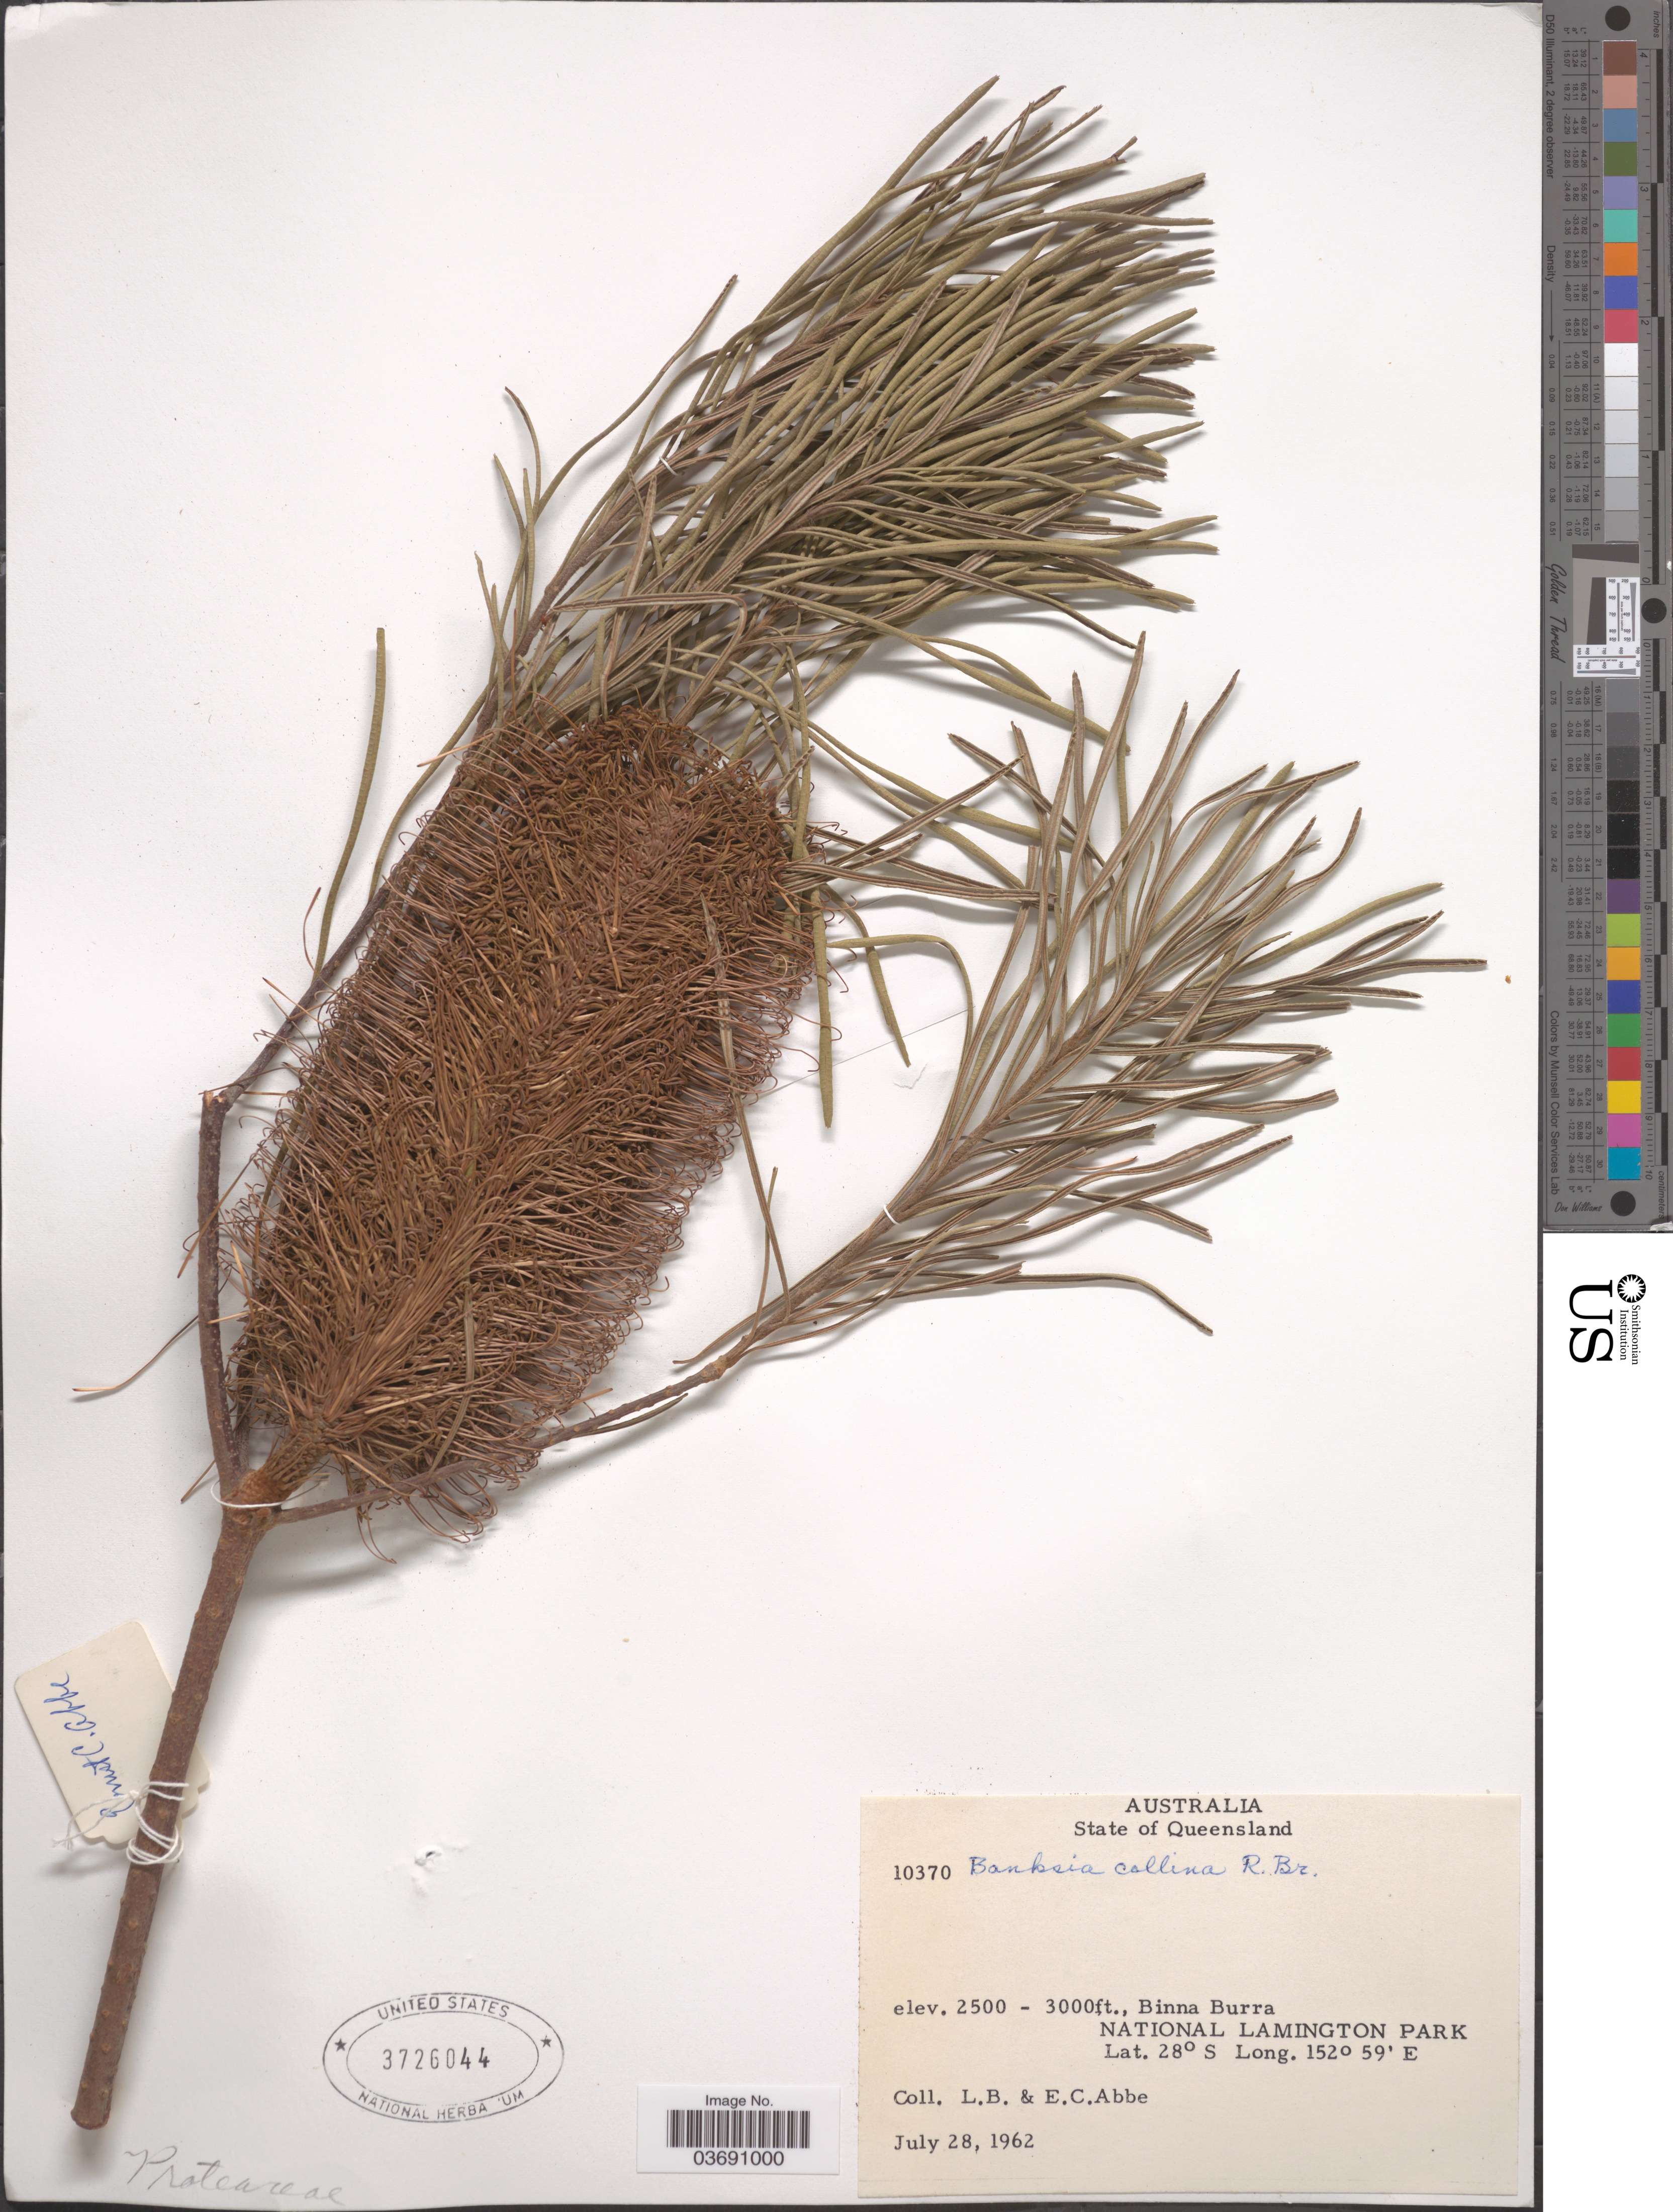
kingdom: Plantae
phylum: Tracheophyta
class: Magnoliopsida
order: Proteales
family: Proteaceae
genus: Banksia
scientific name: Banksia collina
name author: R. Br.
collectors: L. B. Abbe & E. C. Abbe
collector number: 10370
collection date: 1962-07-28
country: Australia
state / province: Queensland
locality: Binna Burra. National Lamington Park.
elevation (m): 762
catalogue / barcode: US 3726044